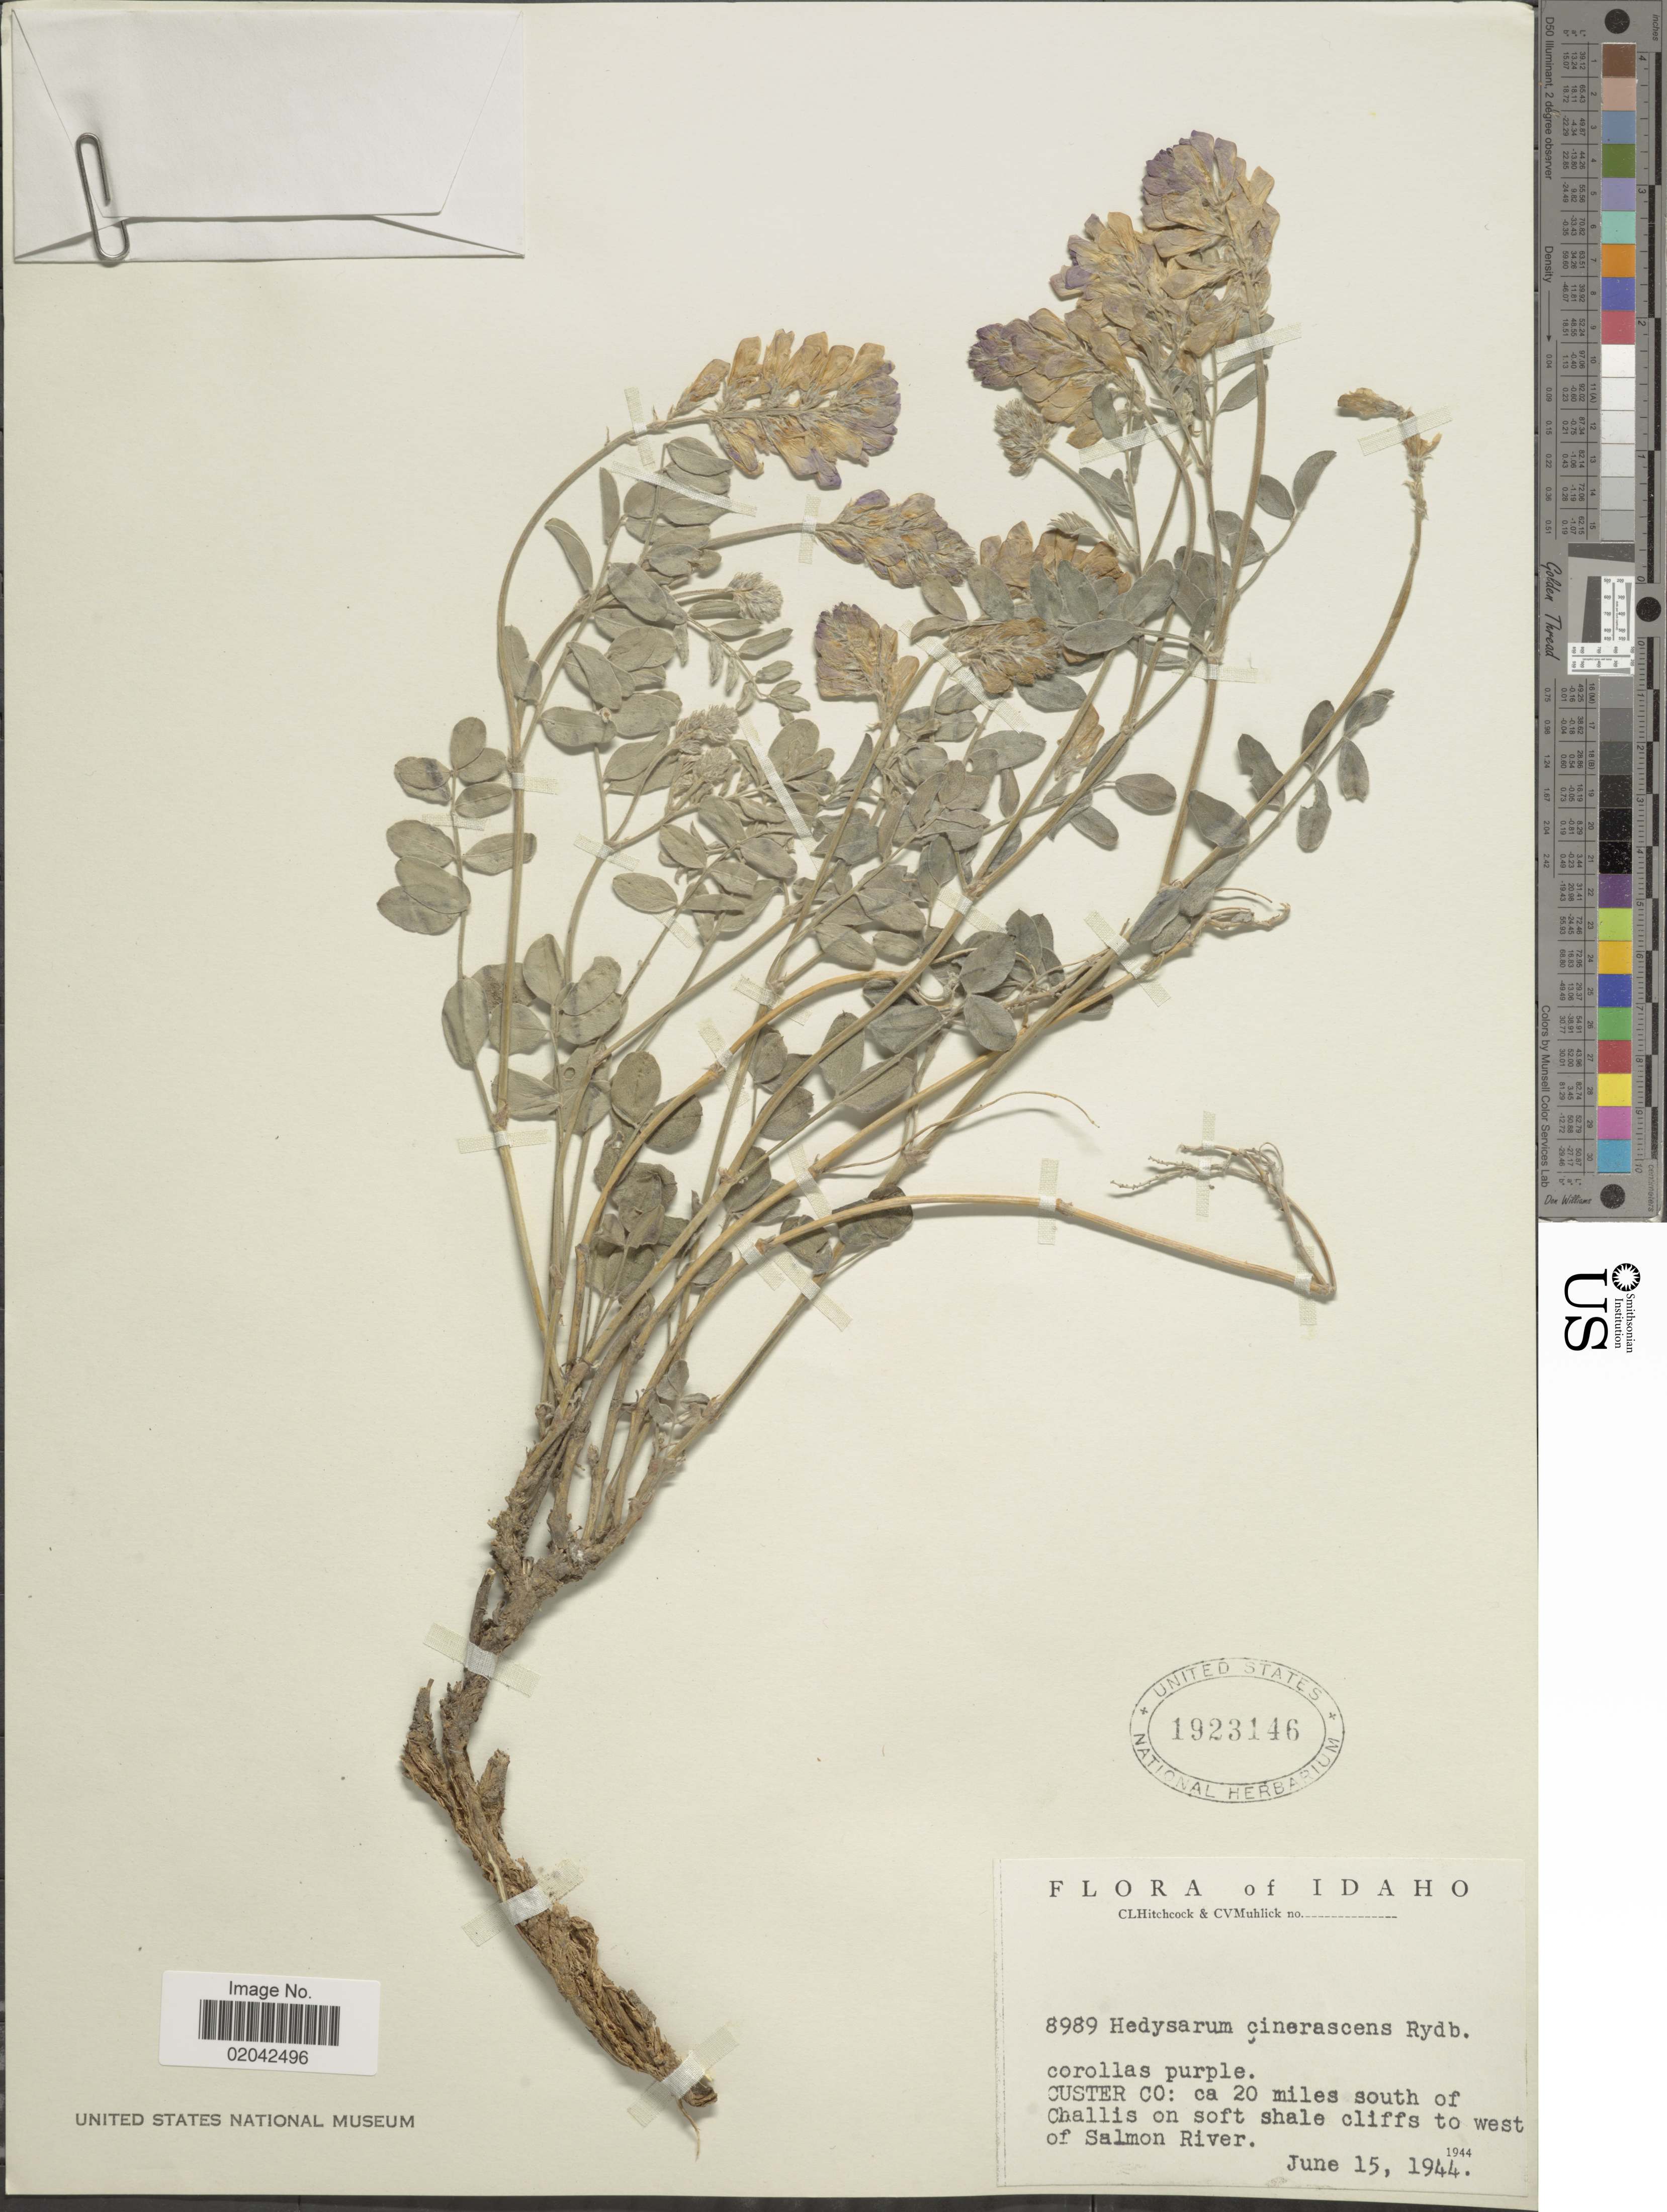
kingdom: Plantae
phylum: Tracheophyta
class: Magnoliopsida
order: Fabales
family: Fabaceae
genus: Hedysarum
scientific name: Hedysarum boreale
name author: Nutt.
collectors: C. L. Hitchcock & C. V. Muhlick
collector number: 8989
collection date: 1944-06-15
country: United States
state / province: Idaho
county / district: Custer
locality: Custer Co., ca 20 miles south of Challis on soft shale cliffs to west of Salmon River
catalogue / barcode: US 1923146